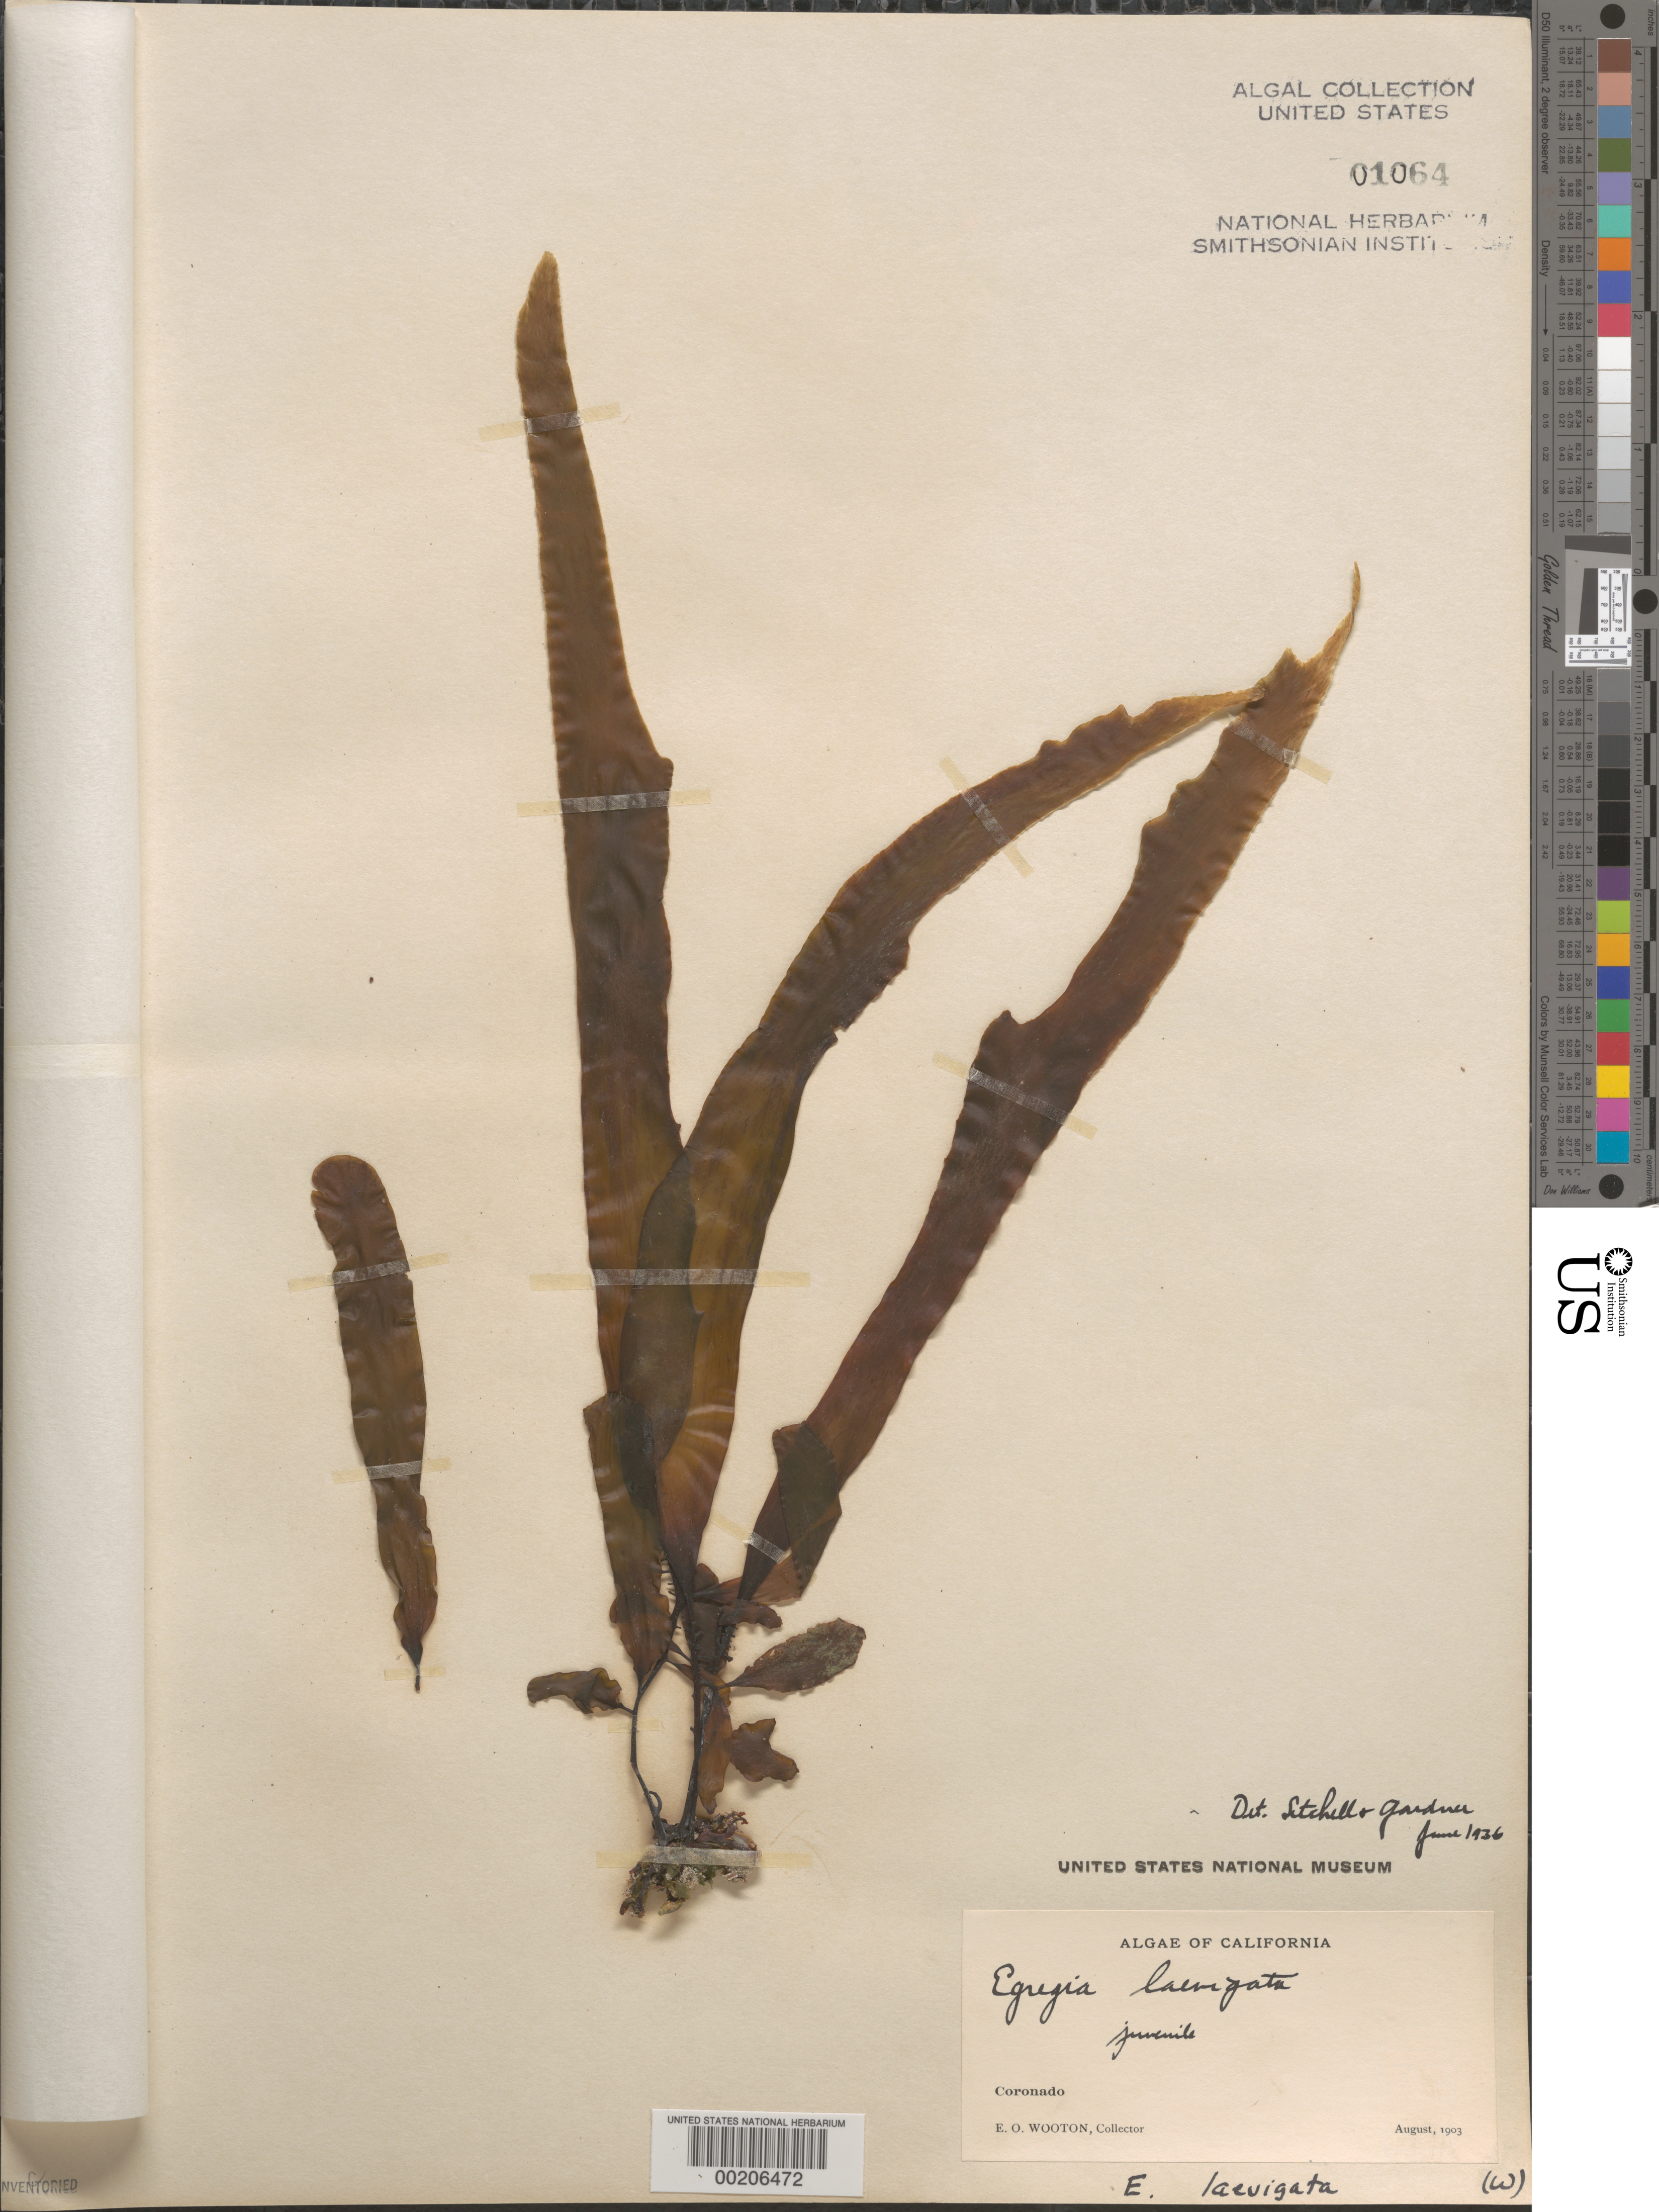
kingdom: Chromista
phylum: Ochrophyta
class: Phaeophyceae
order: Laminariales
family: Lessoniaceae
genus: Egregia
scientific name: Egregia menziesii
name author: (Turner) Aresch.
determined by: Algae name updating Project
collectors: E. O. Wooton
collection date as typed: Aug 1903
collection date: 1903-08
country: United States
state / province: California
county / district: San Diego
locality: Coronado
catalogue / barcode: US 1064